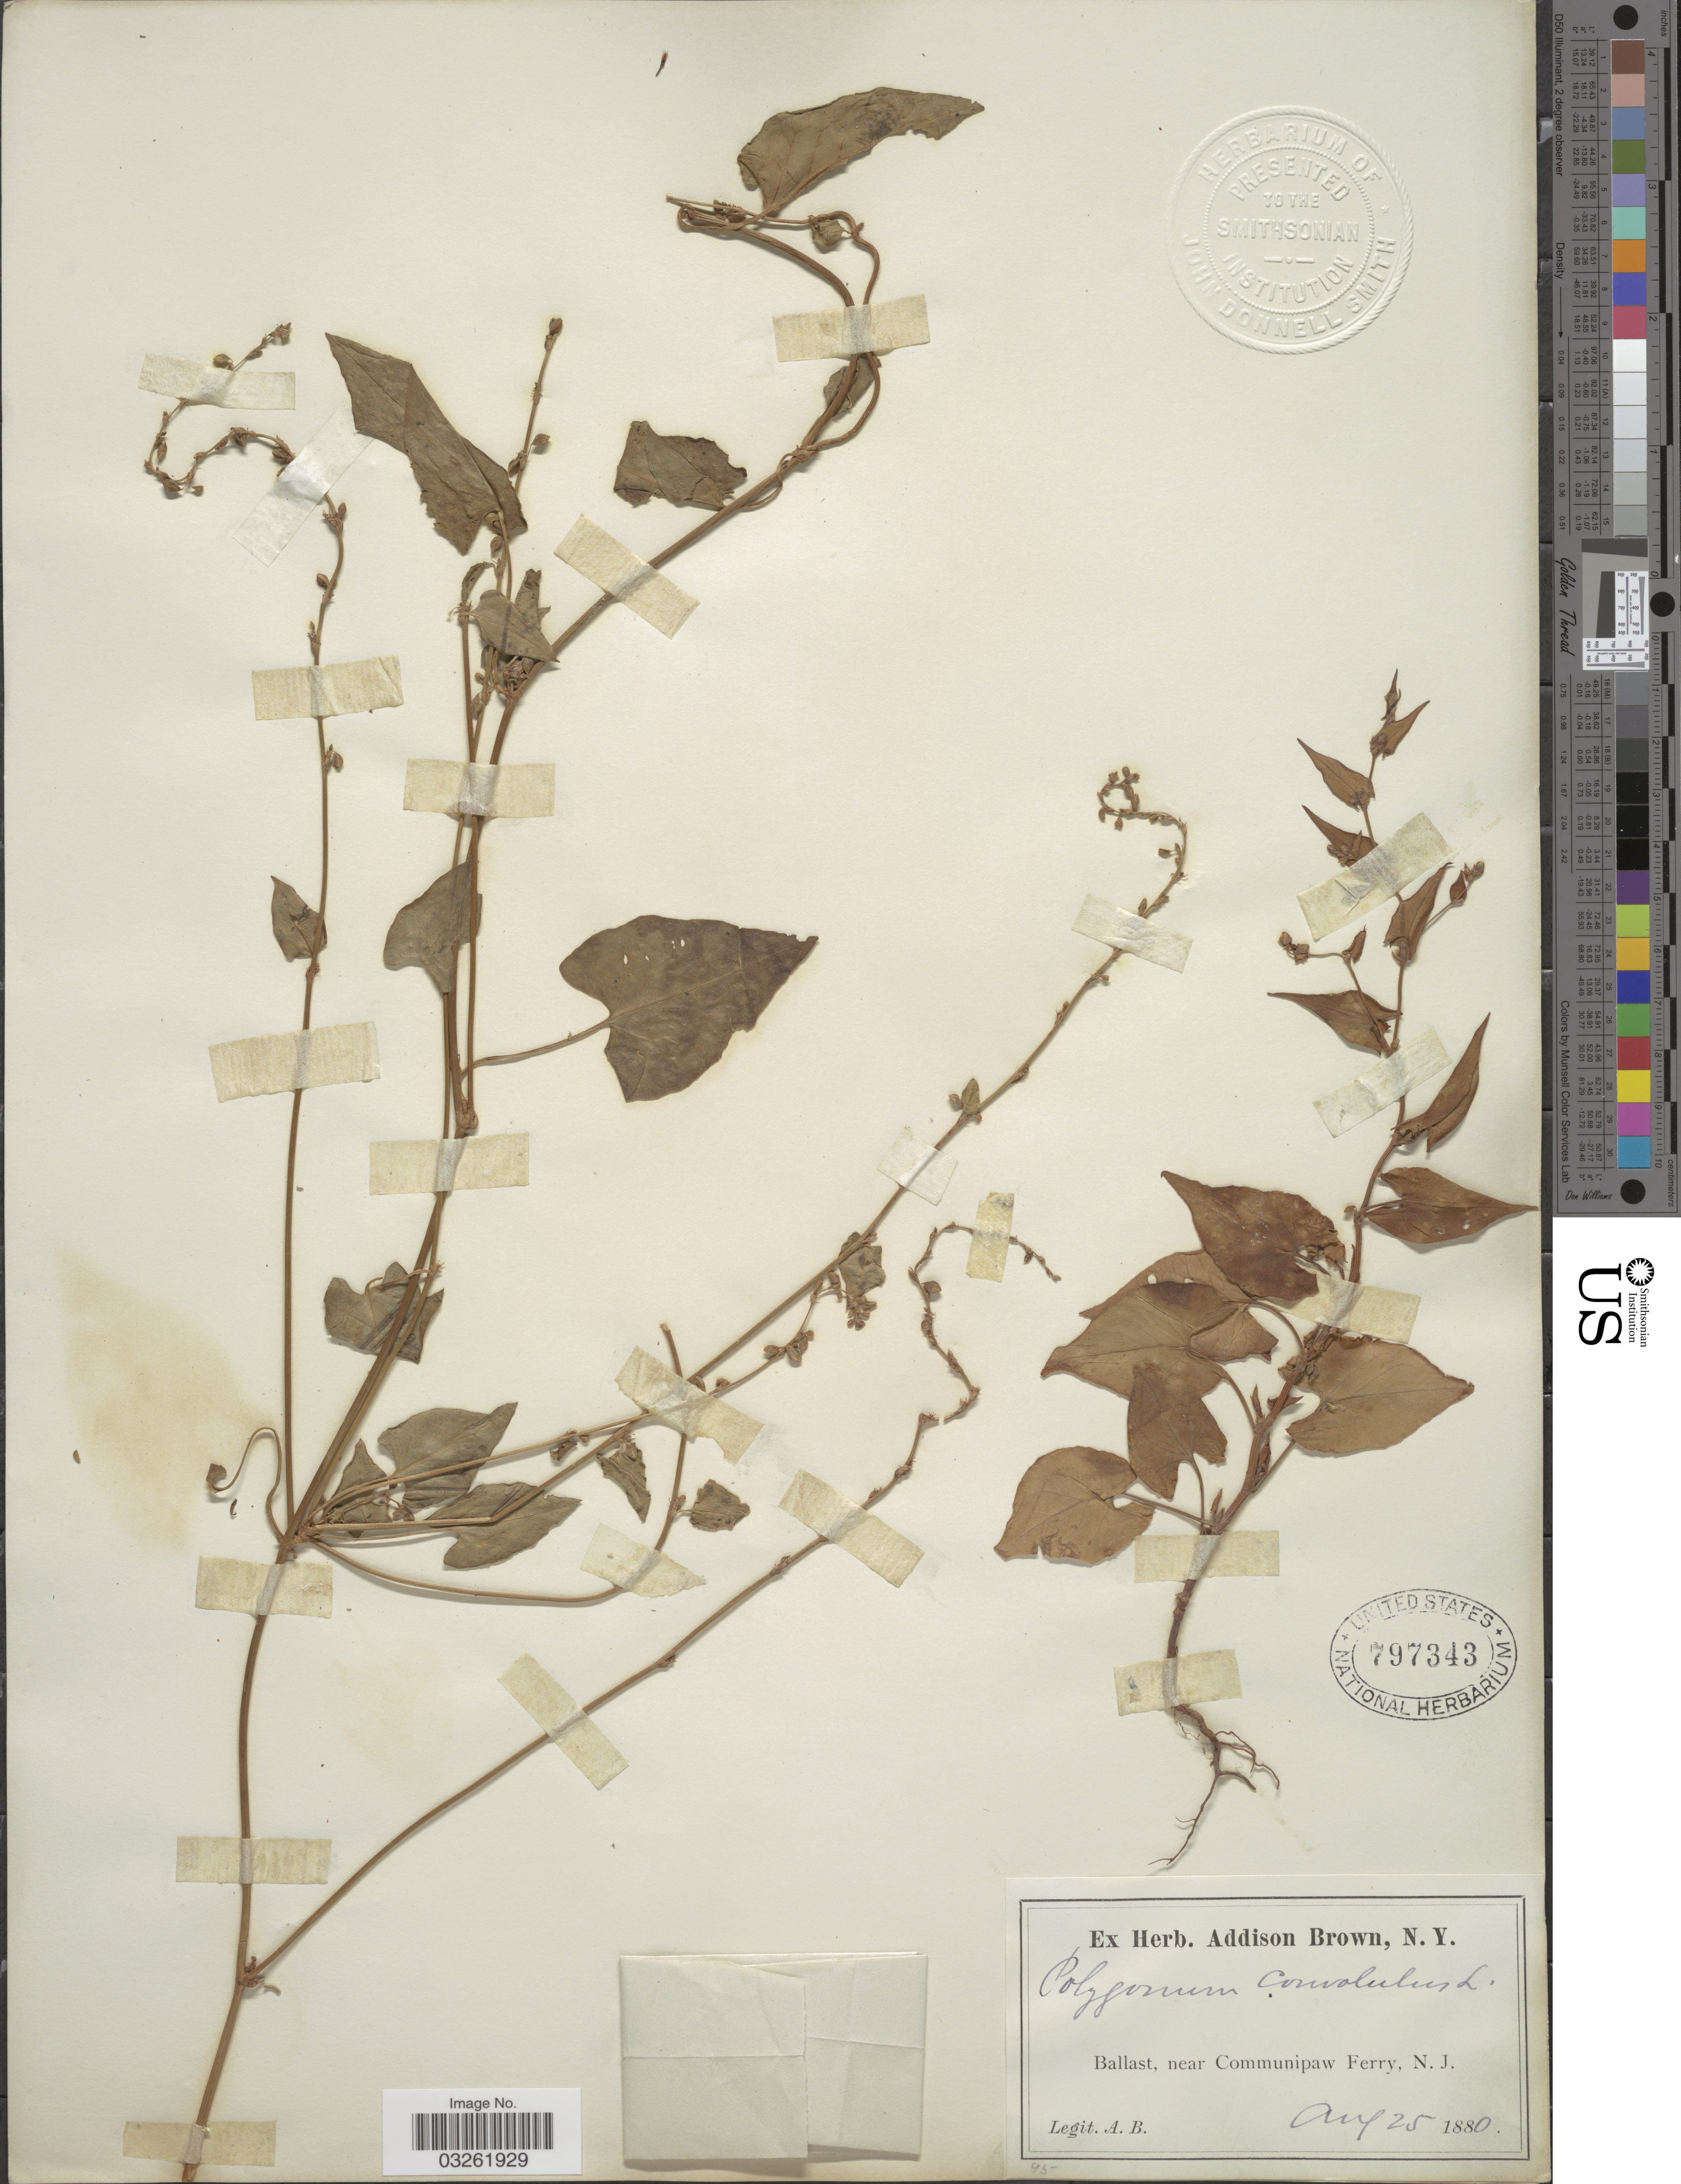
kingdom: Plantae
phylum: Tracheophyta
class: Magnoliopsida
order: Caryophyllales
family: Polygonaceae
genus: Fallopia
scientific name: Fallopia convolvulus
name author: (L.) Á. Löve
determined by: Strong, M. T., (US), Smithsonian Institution - National Museum of Natural History (UNITED STATES)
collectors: A. Brown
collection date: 1880-08-25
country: United States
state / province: New Jersey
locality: Ballast, near Communipaw Ferry.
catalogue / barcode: US 797343